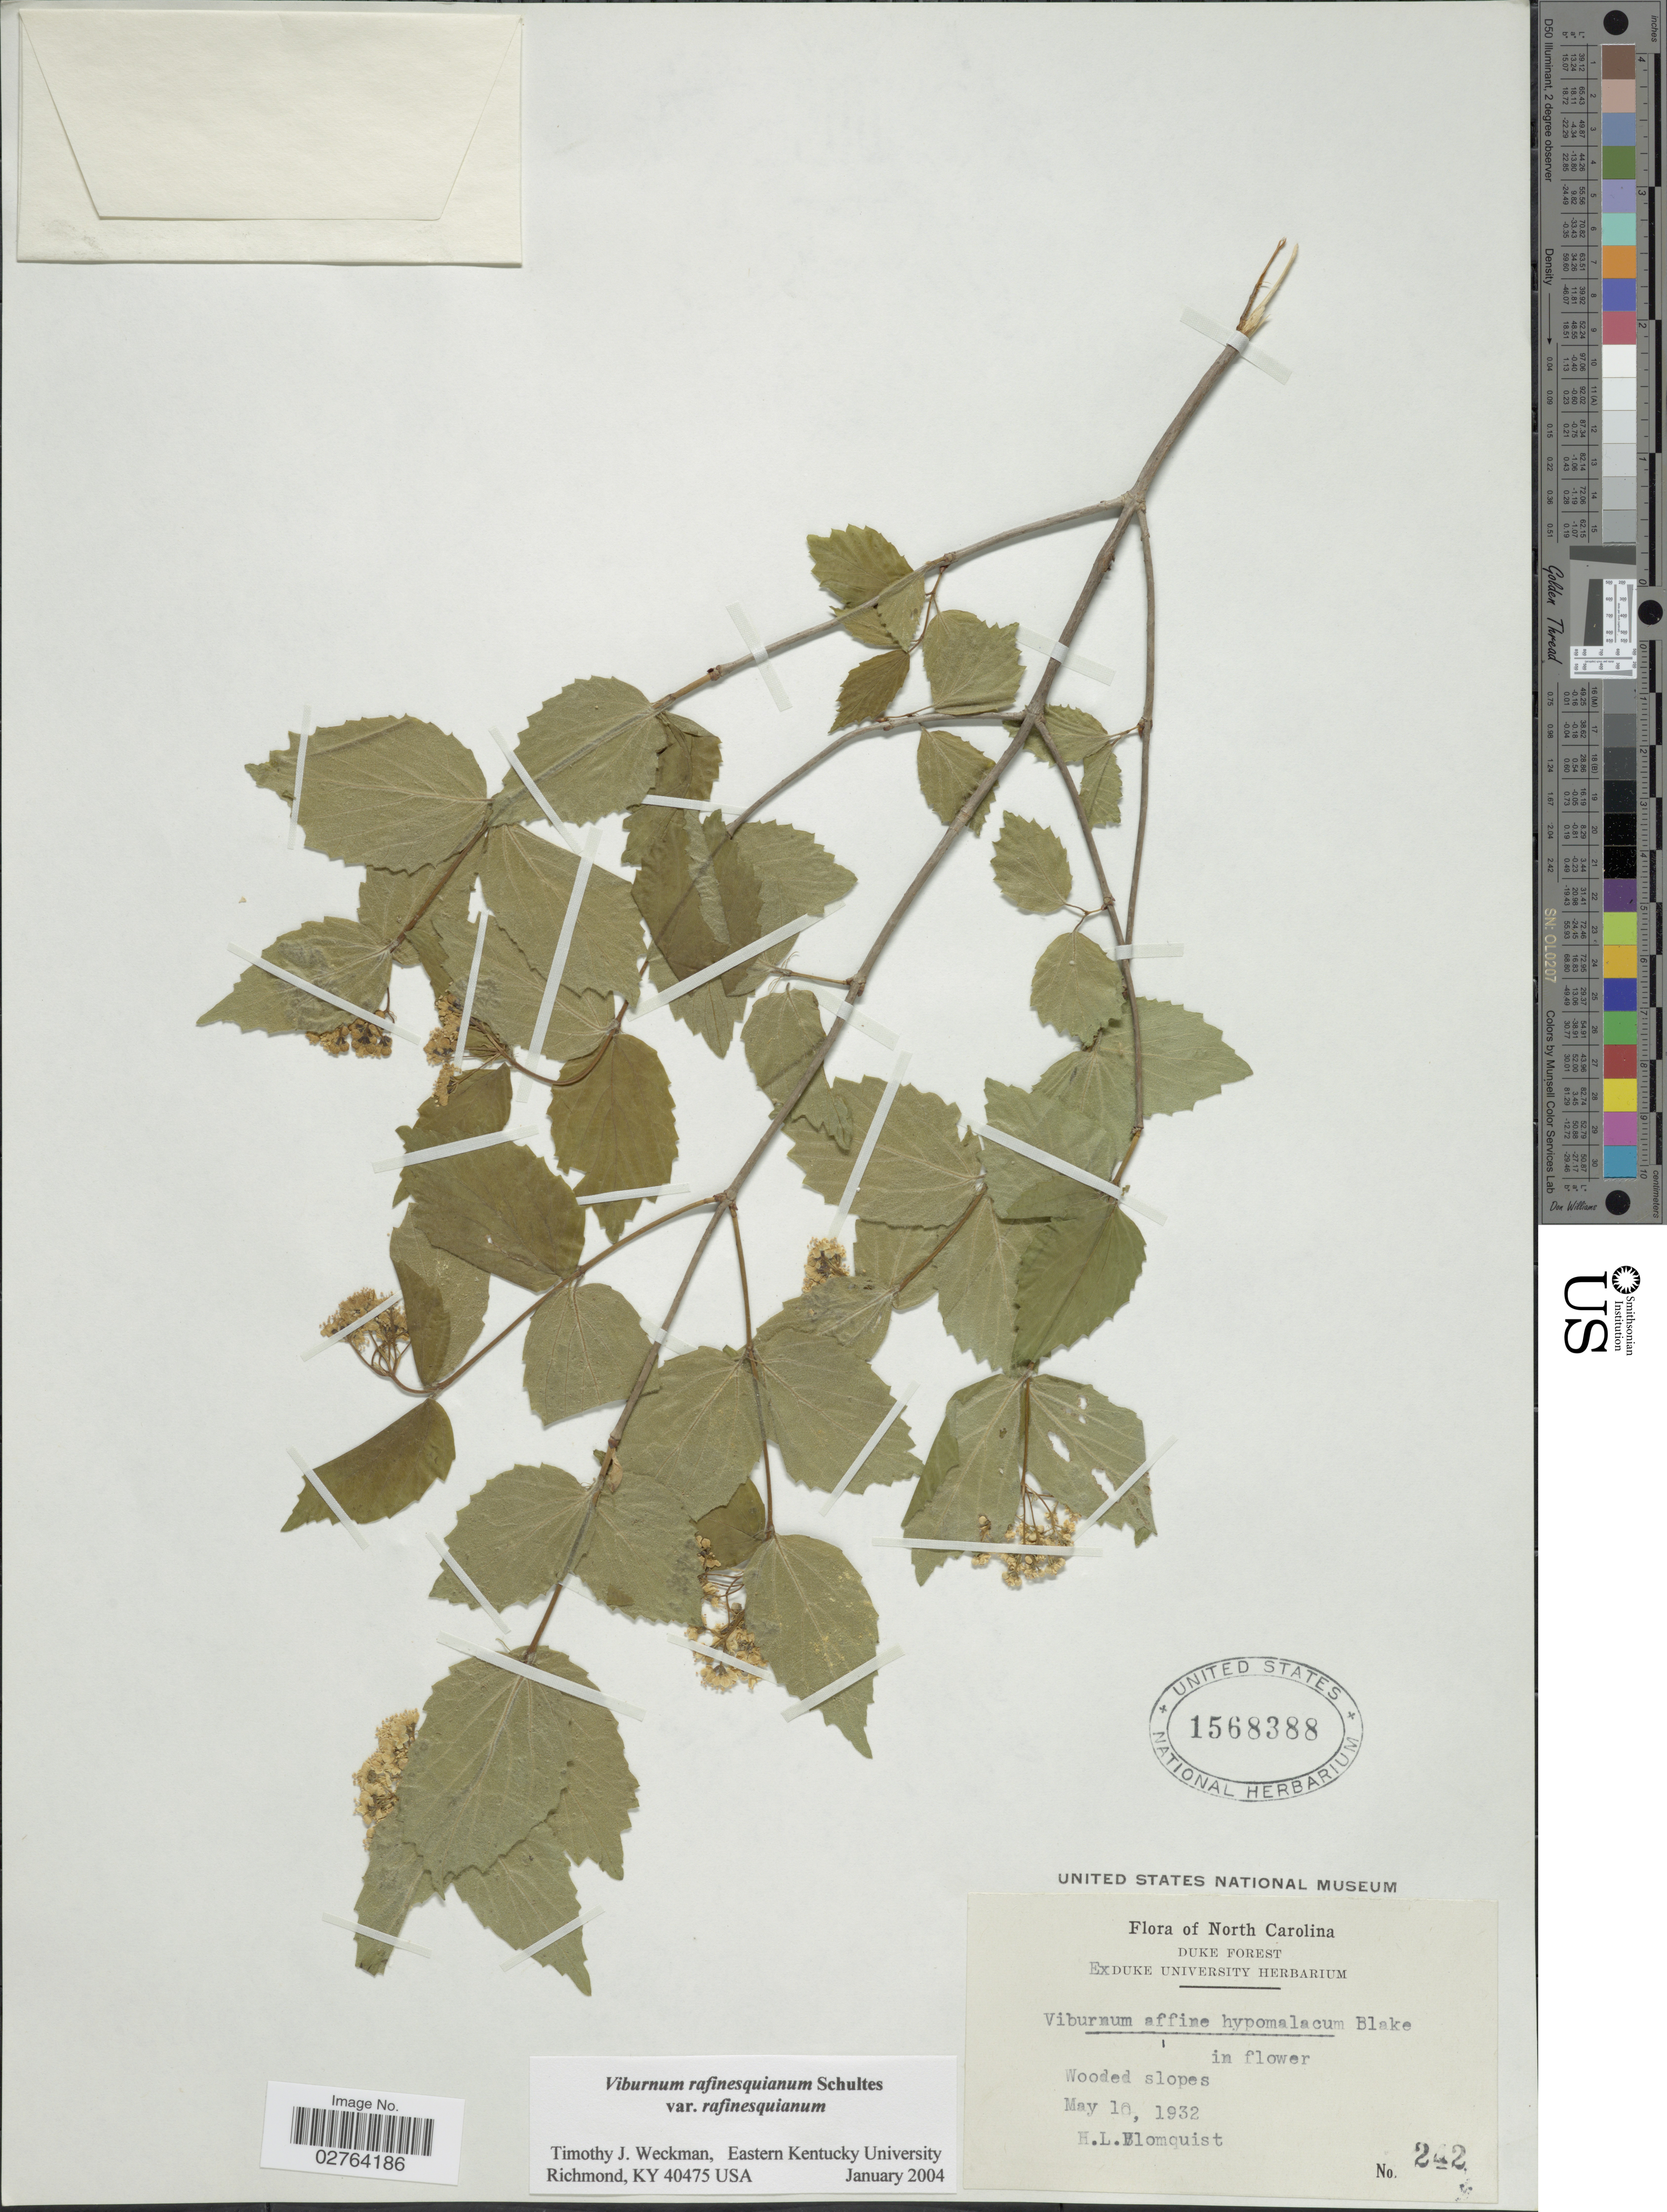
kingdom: Plantae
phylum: Tracheophyta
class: Magnoliopsida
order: Dipsacales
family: Viburnaceae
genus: Viburnum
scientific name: Viburnum rafinesqueanum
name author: Schult.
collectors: H. Blomquist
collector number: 242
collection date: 1932-05-10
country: United States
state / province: North Carolina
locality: Wooded slopes.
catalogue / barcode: US 1568388